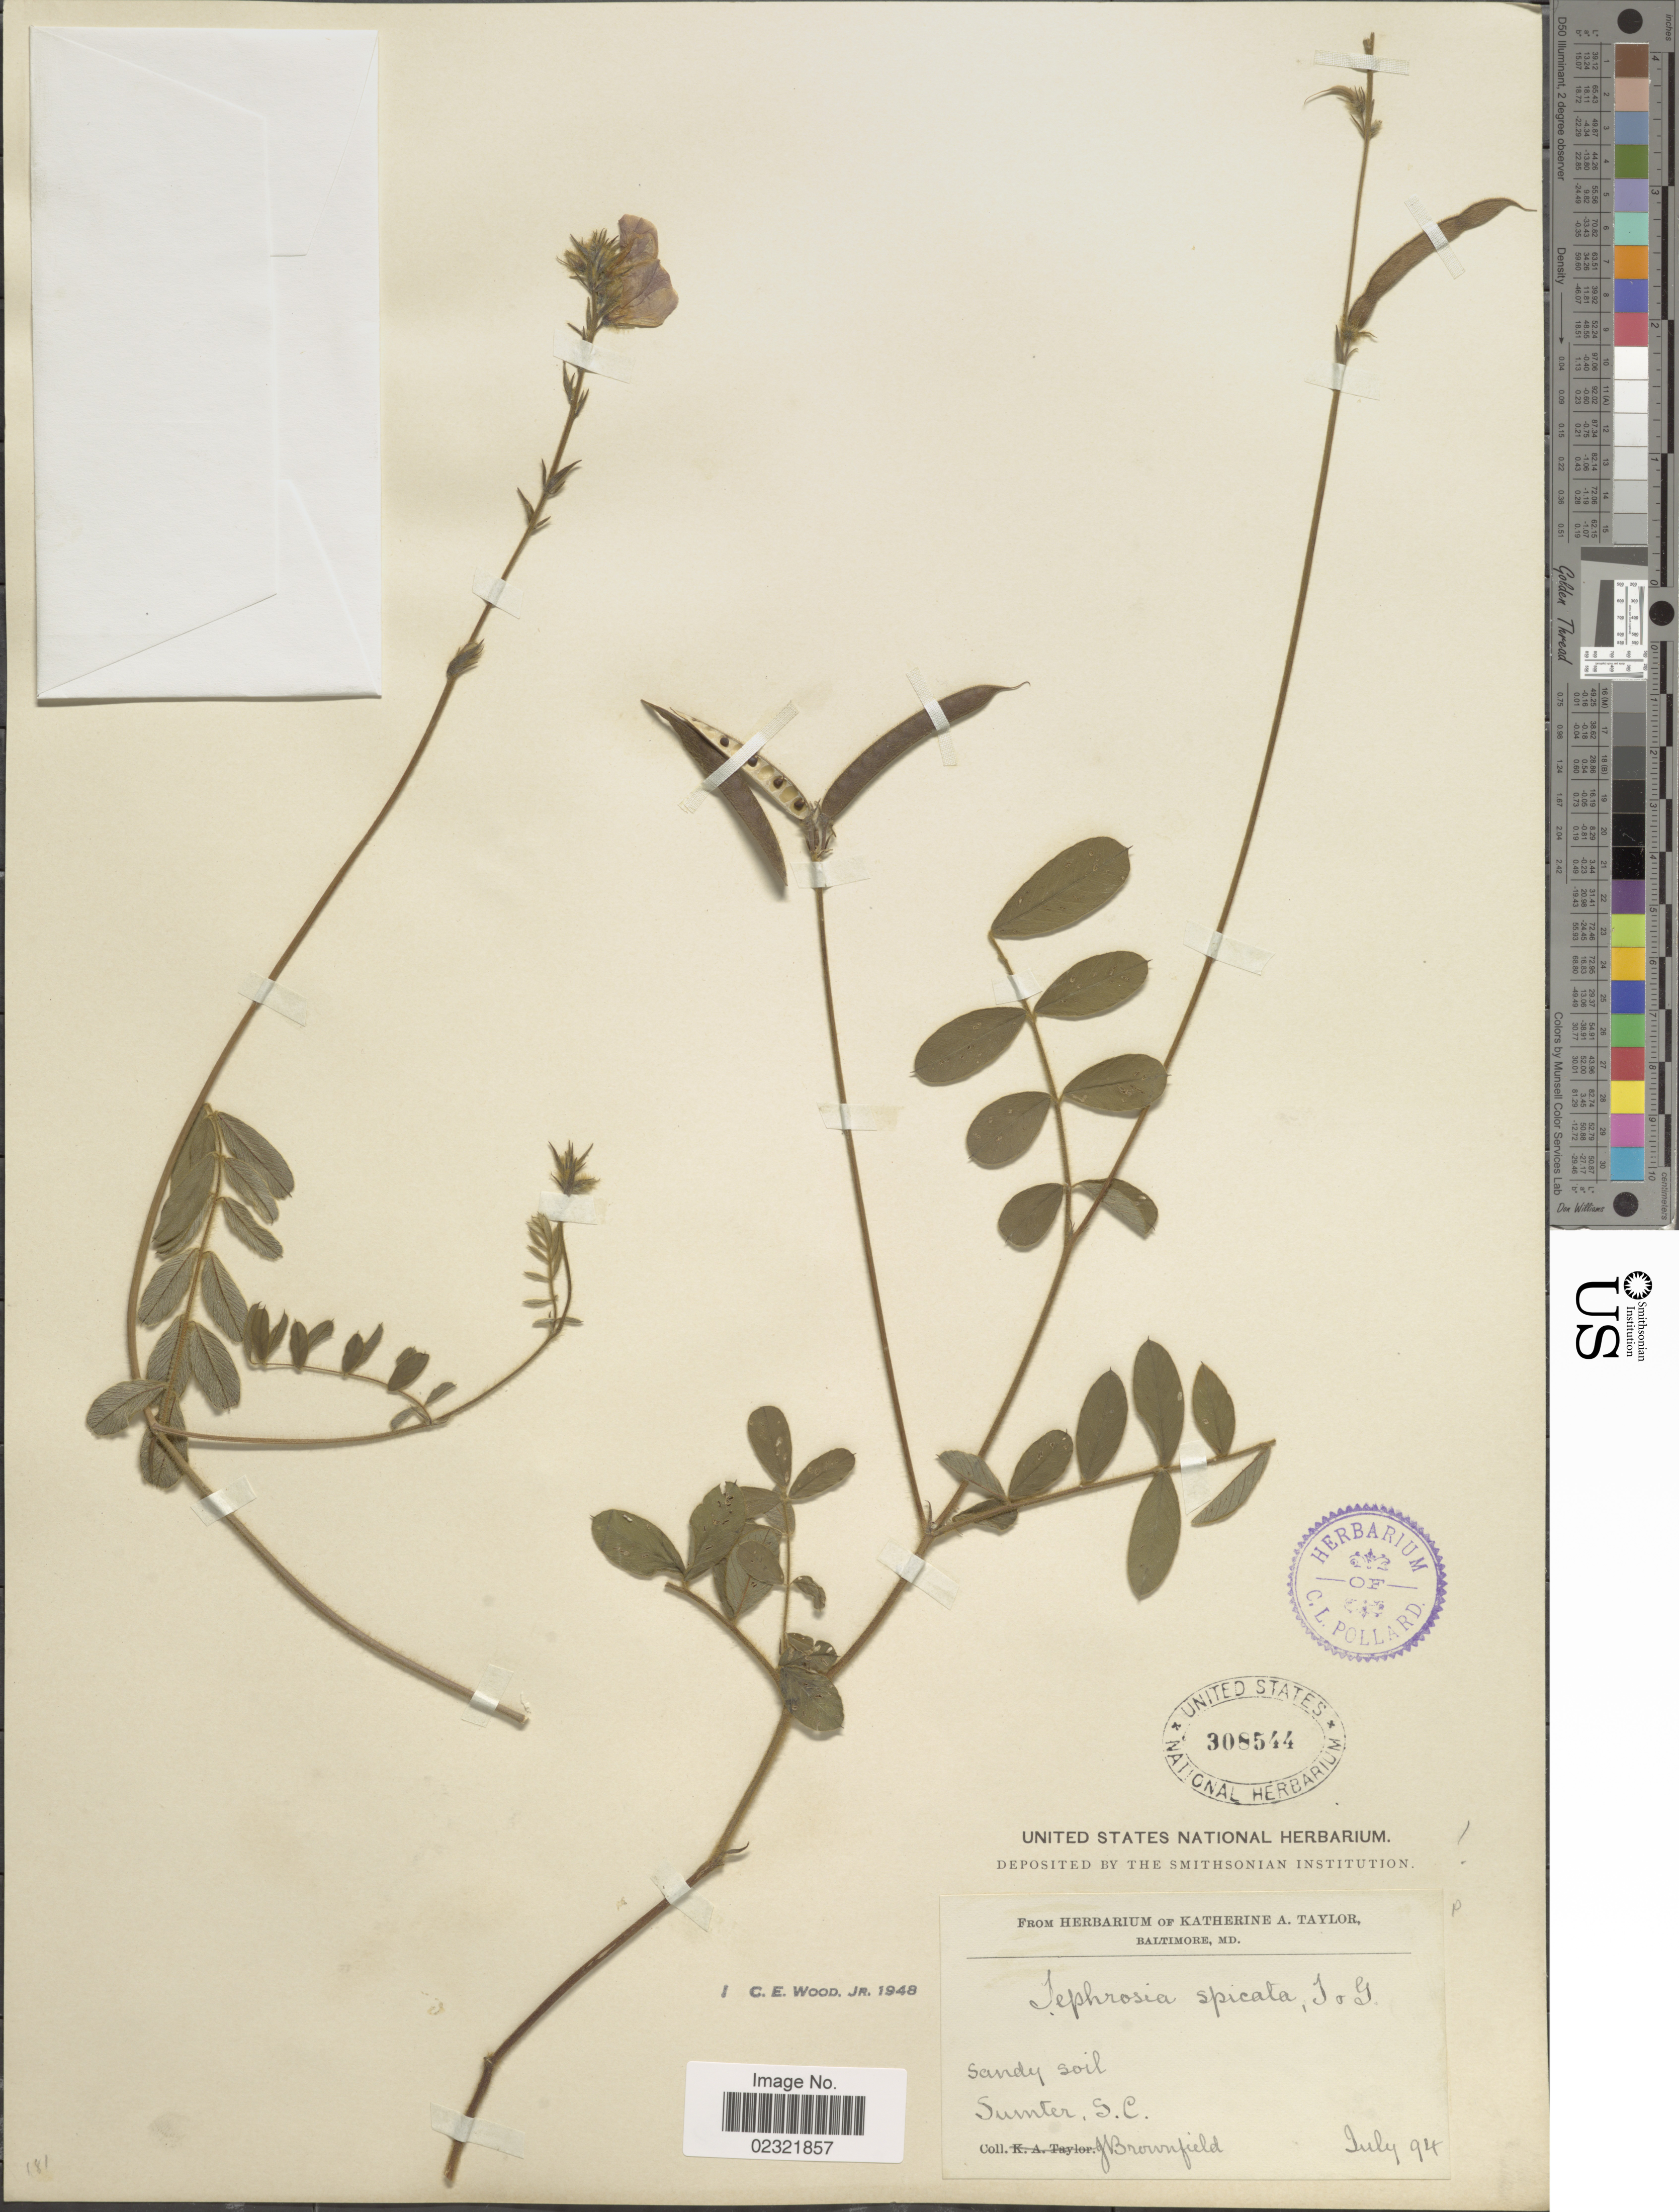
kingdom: Plantae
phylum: Tracheophyta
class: Magnoliopsida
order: Fabales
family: Fabaceae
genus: Tephrosia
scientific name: Tephrosia spicata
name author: (Walter) Torr. & A. Gray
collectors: J. Brownfield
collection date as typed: Transcribed d/m/y: /7/94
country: United States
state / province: South Carolina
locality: Sandy soil, Sumter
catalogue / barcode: US 308544